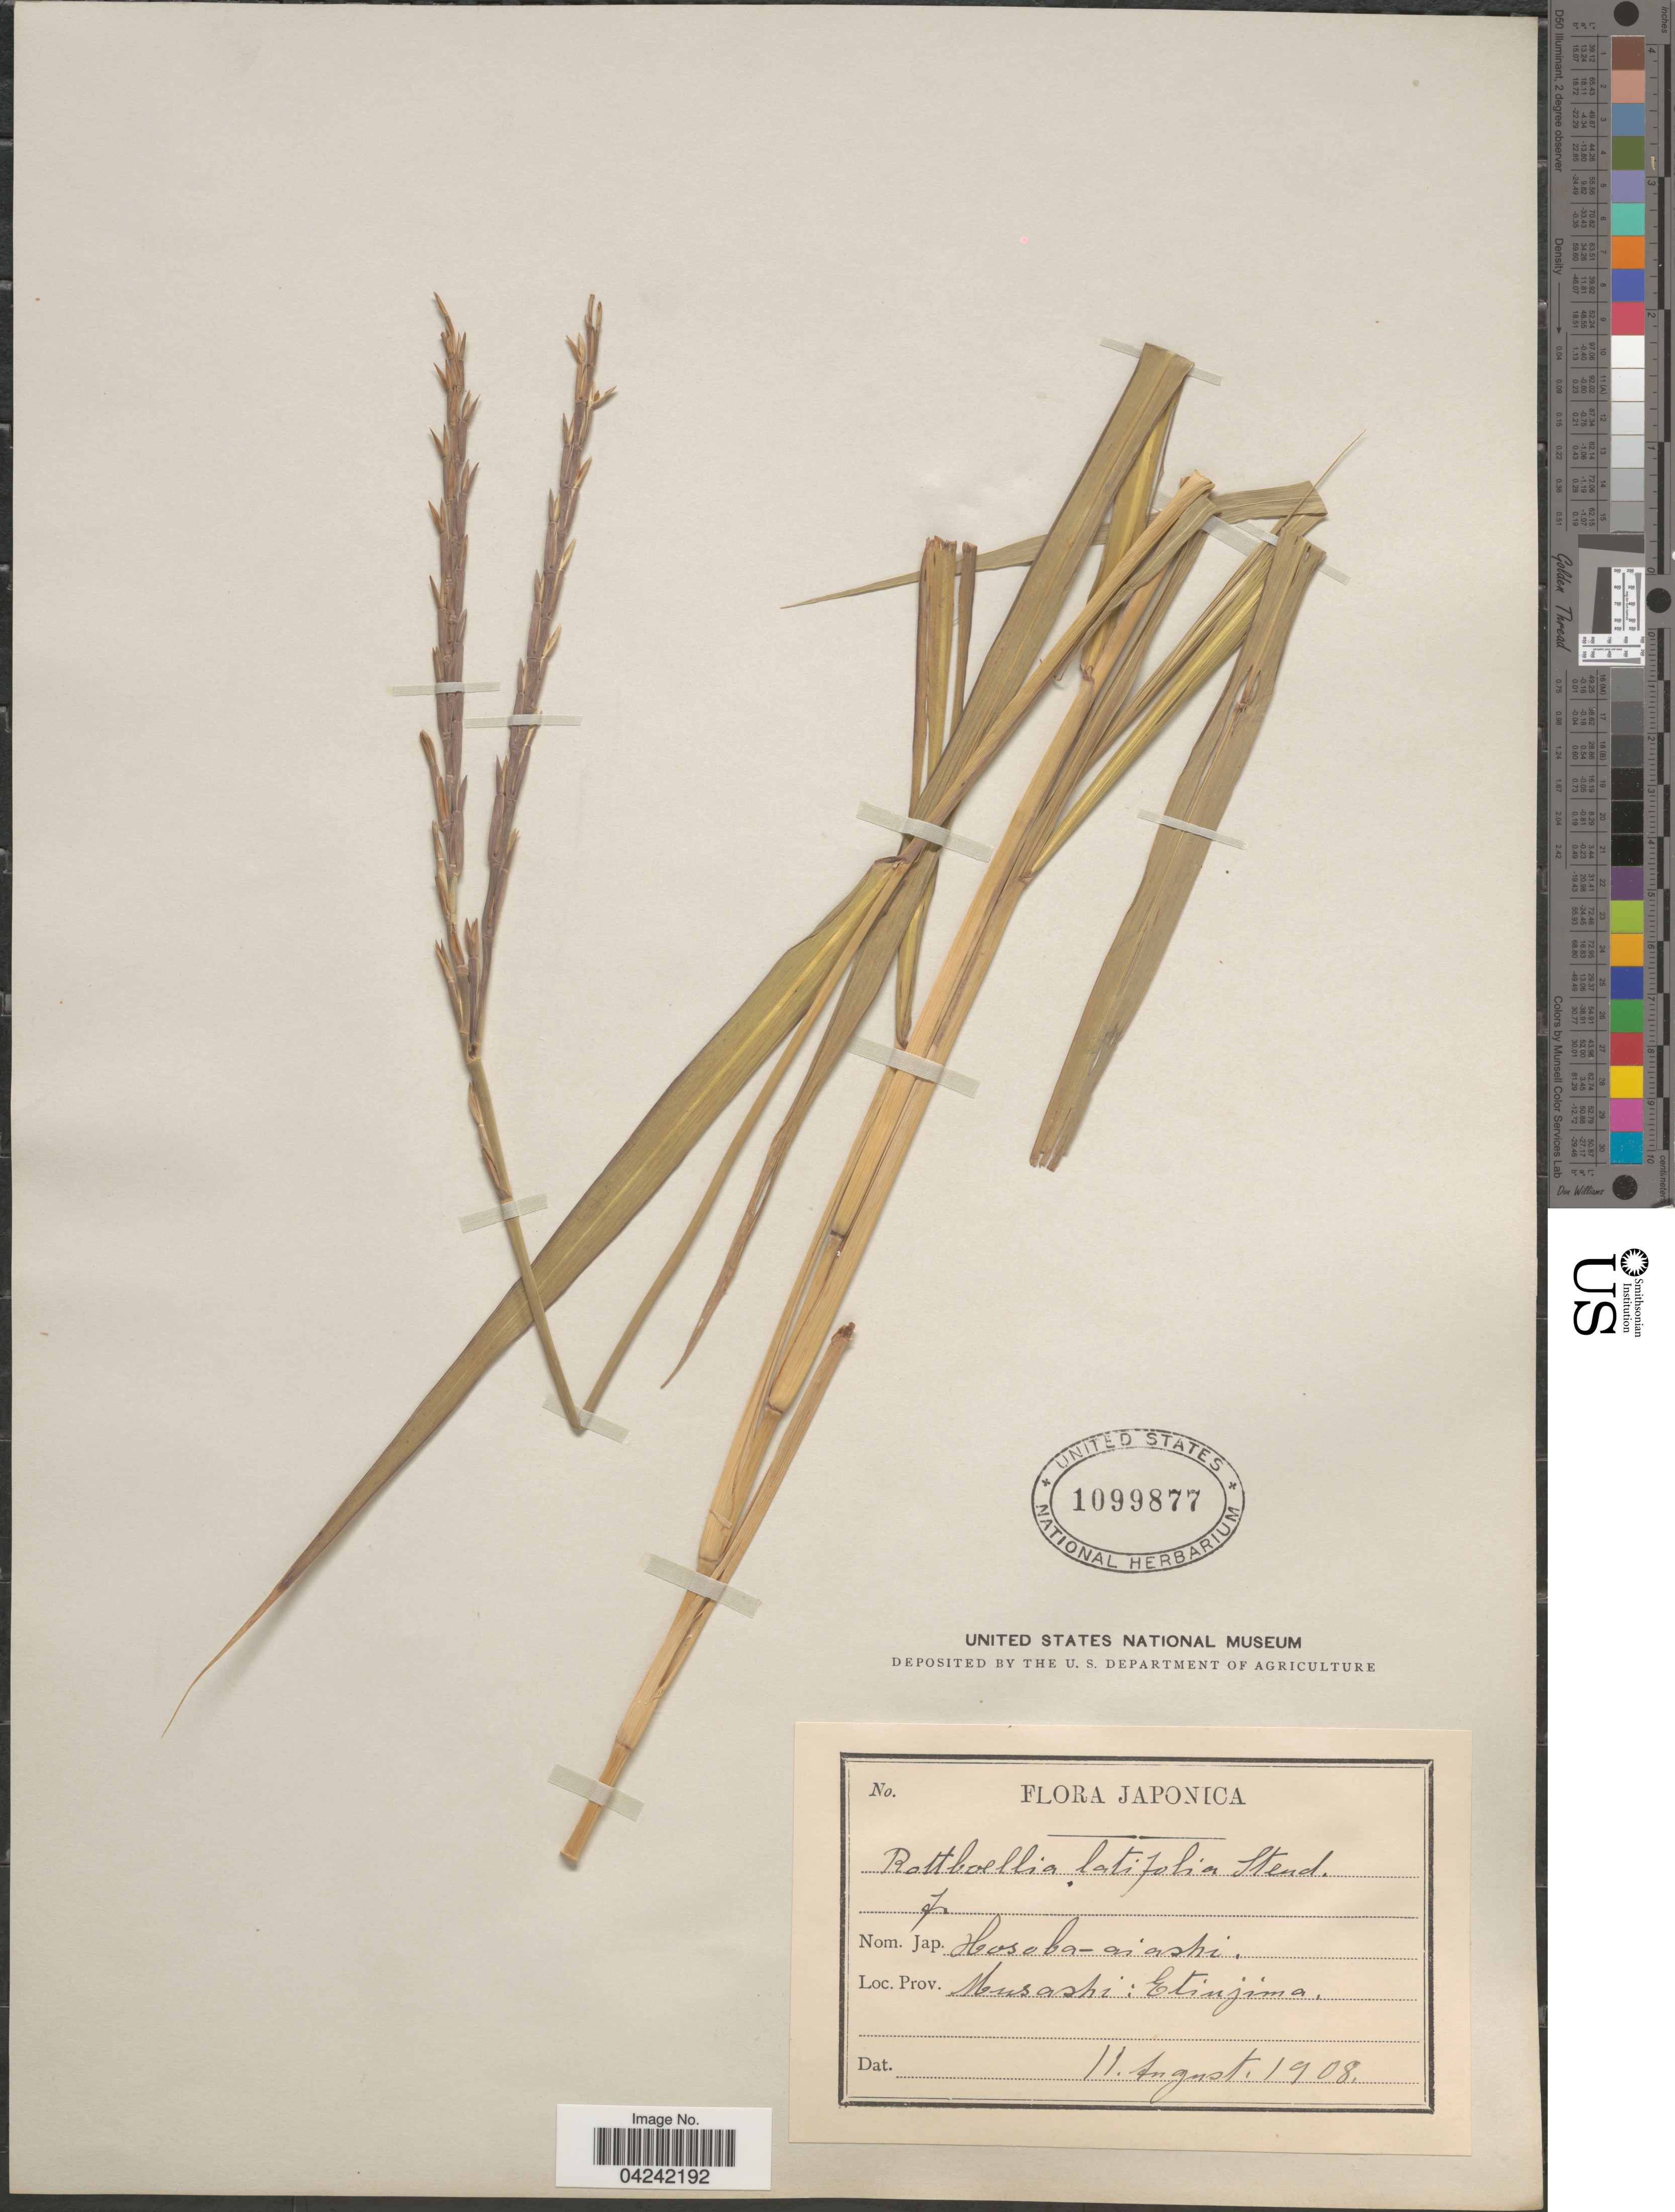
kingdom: Plantae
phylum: Tracheophyta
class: Liliopsida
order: Poales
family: Poaceae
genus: Phacelurus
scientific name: Phacelurus latifolius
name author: (Steud.) Ohwi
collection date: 1908-08-11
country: Japan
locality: Musashi: Etinjima.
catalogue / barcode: US 1099877